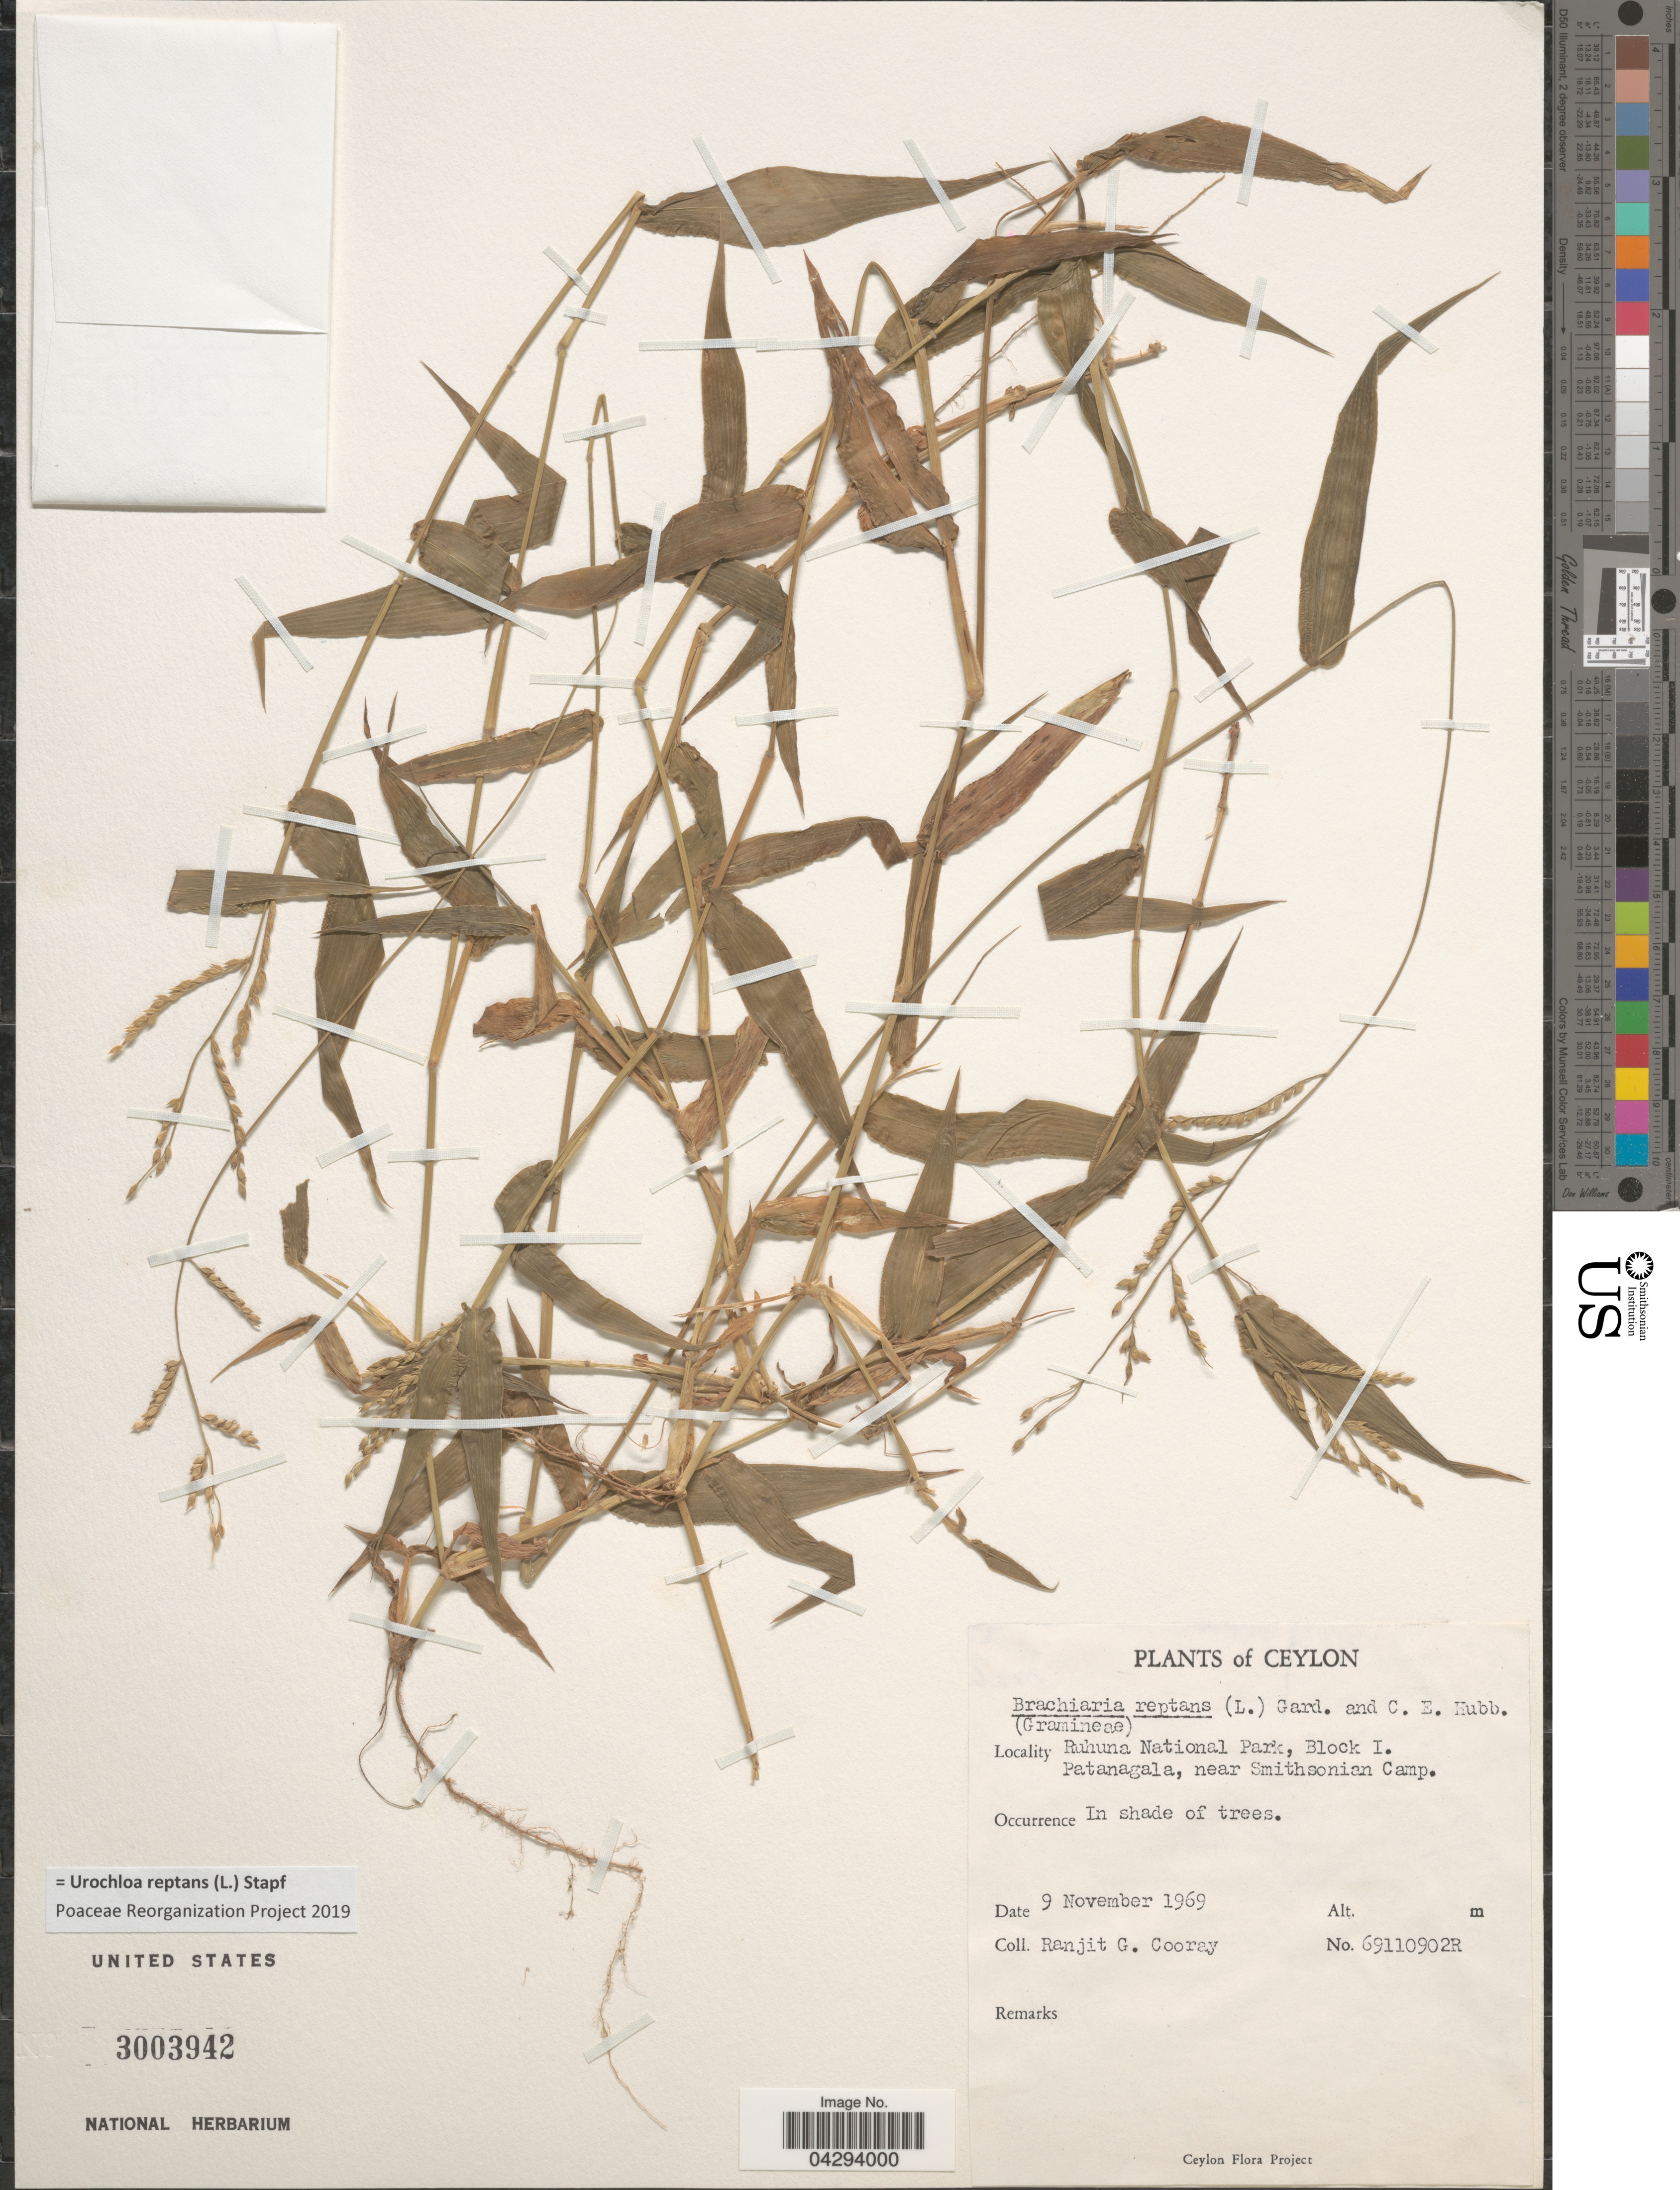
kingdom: Plantae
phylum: Tracheophyta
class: Liliopsida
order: Poales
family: Poaceae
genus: Urochloa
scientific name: Urochloa reptans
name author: (L.) Stapf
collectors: R. Cooray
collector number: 69110902R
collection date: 1969-11-09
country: Sri Lanka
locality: Ceylon. Ruhuna National Park, Block I. Patanagala, near Smithsonian Camp.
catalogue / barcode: US 3003942